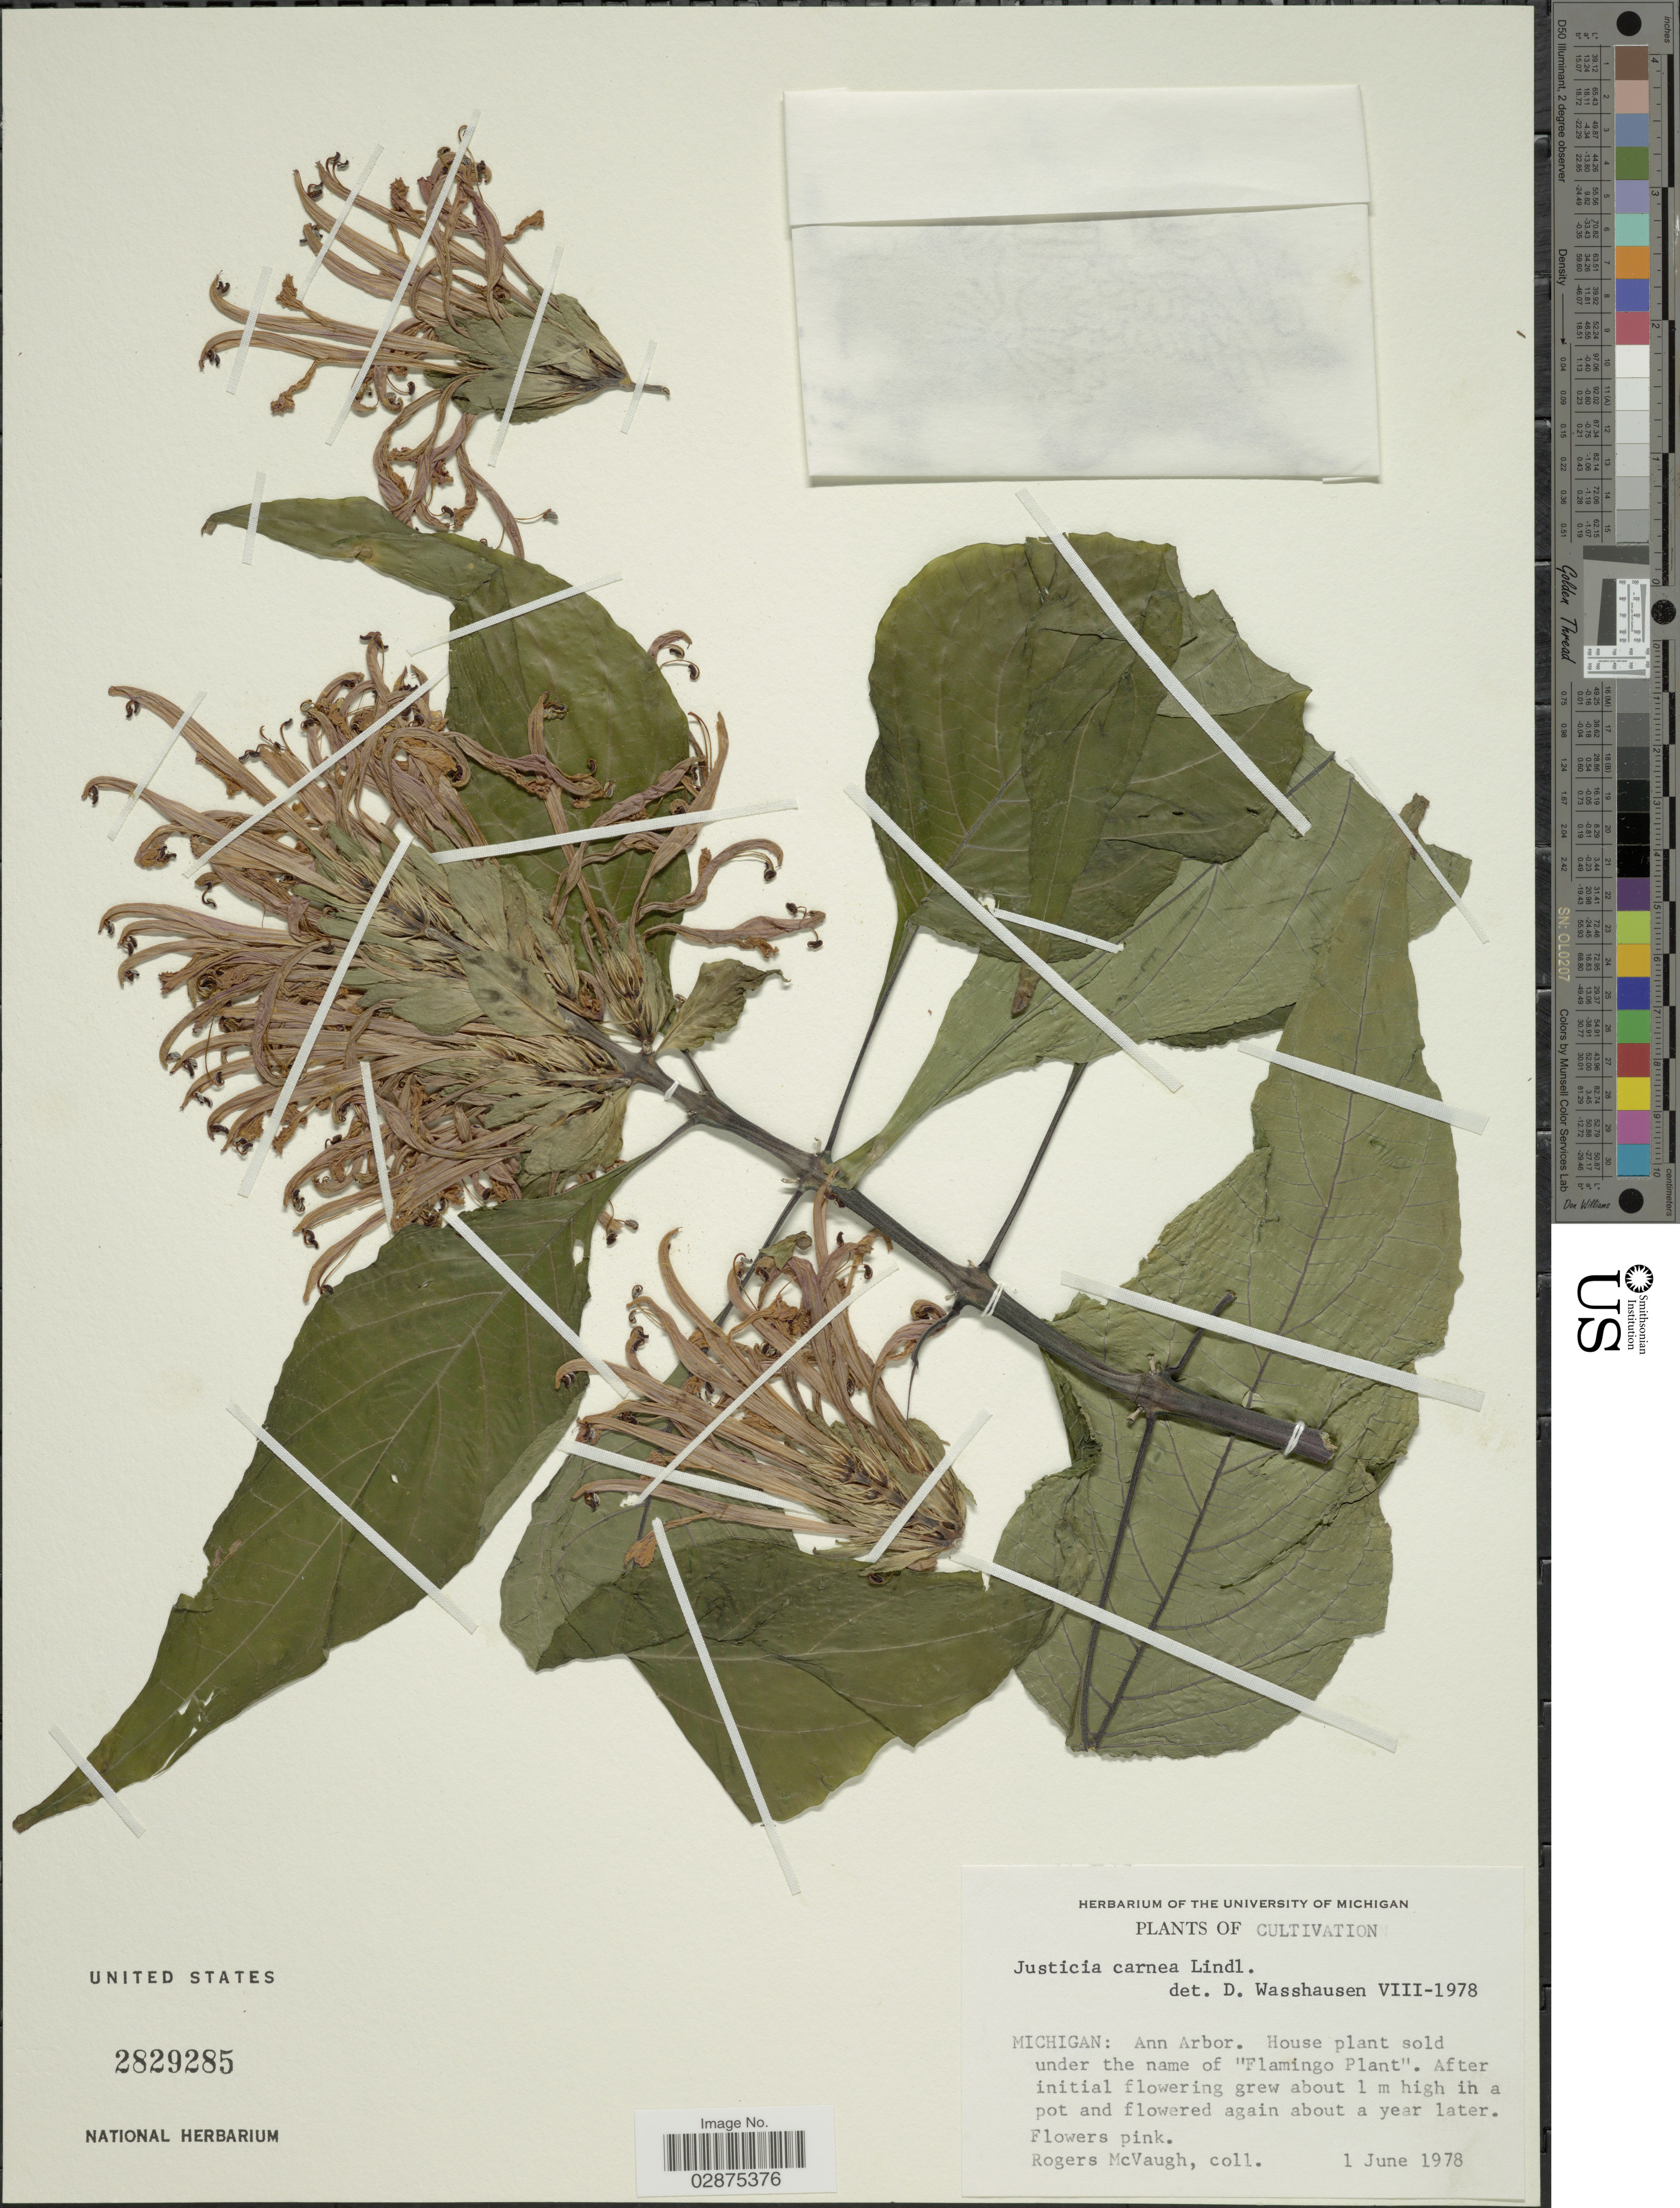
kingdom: Plantae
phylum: Tracheophyta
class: Magnoliopsida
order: Lamiales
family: Acanthaceae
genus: Justicia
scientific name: Justicia carnea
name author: Lindl.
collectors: R. McVaugh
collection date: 1978-06-01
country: United States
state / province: Michigan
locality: Ann Arbor. House plant sold under the name of "Flamingo Plant".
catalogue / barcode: US 2829285